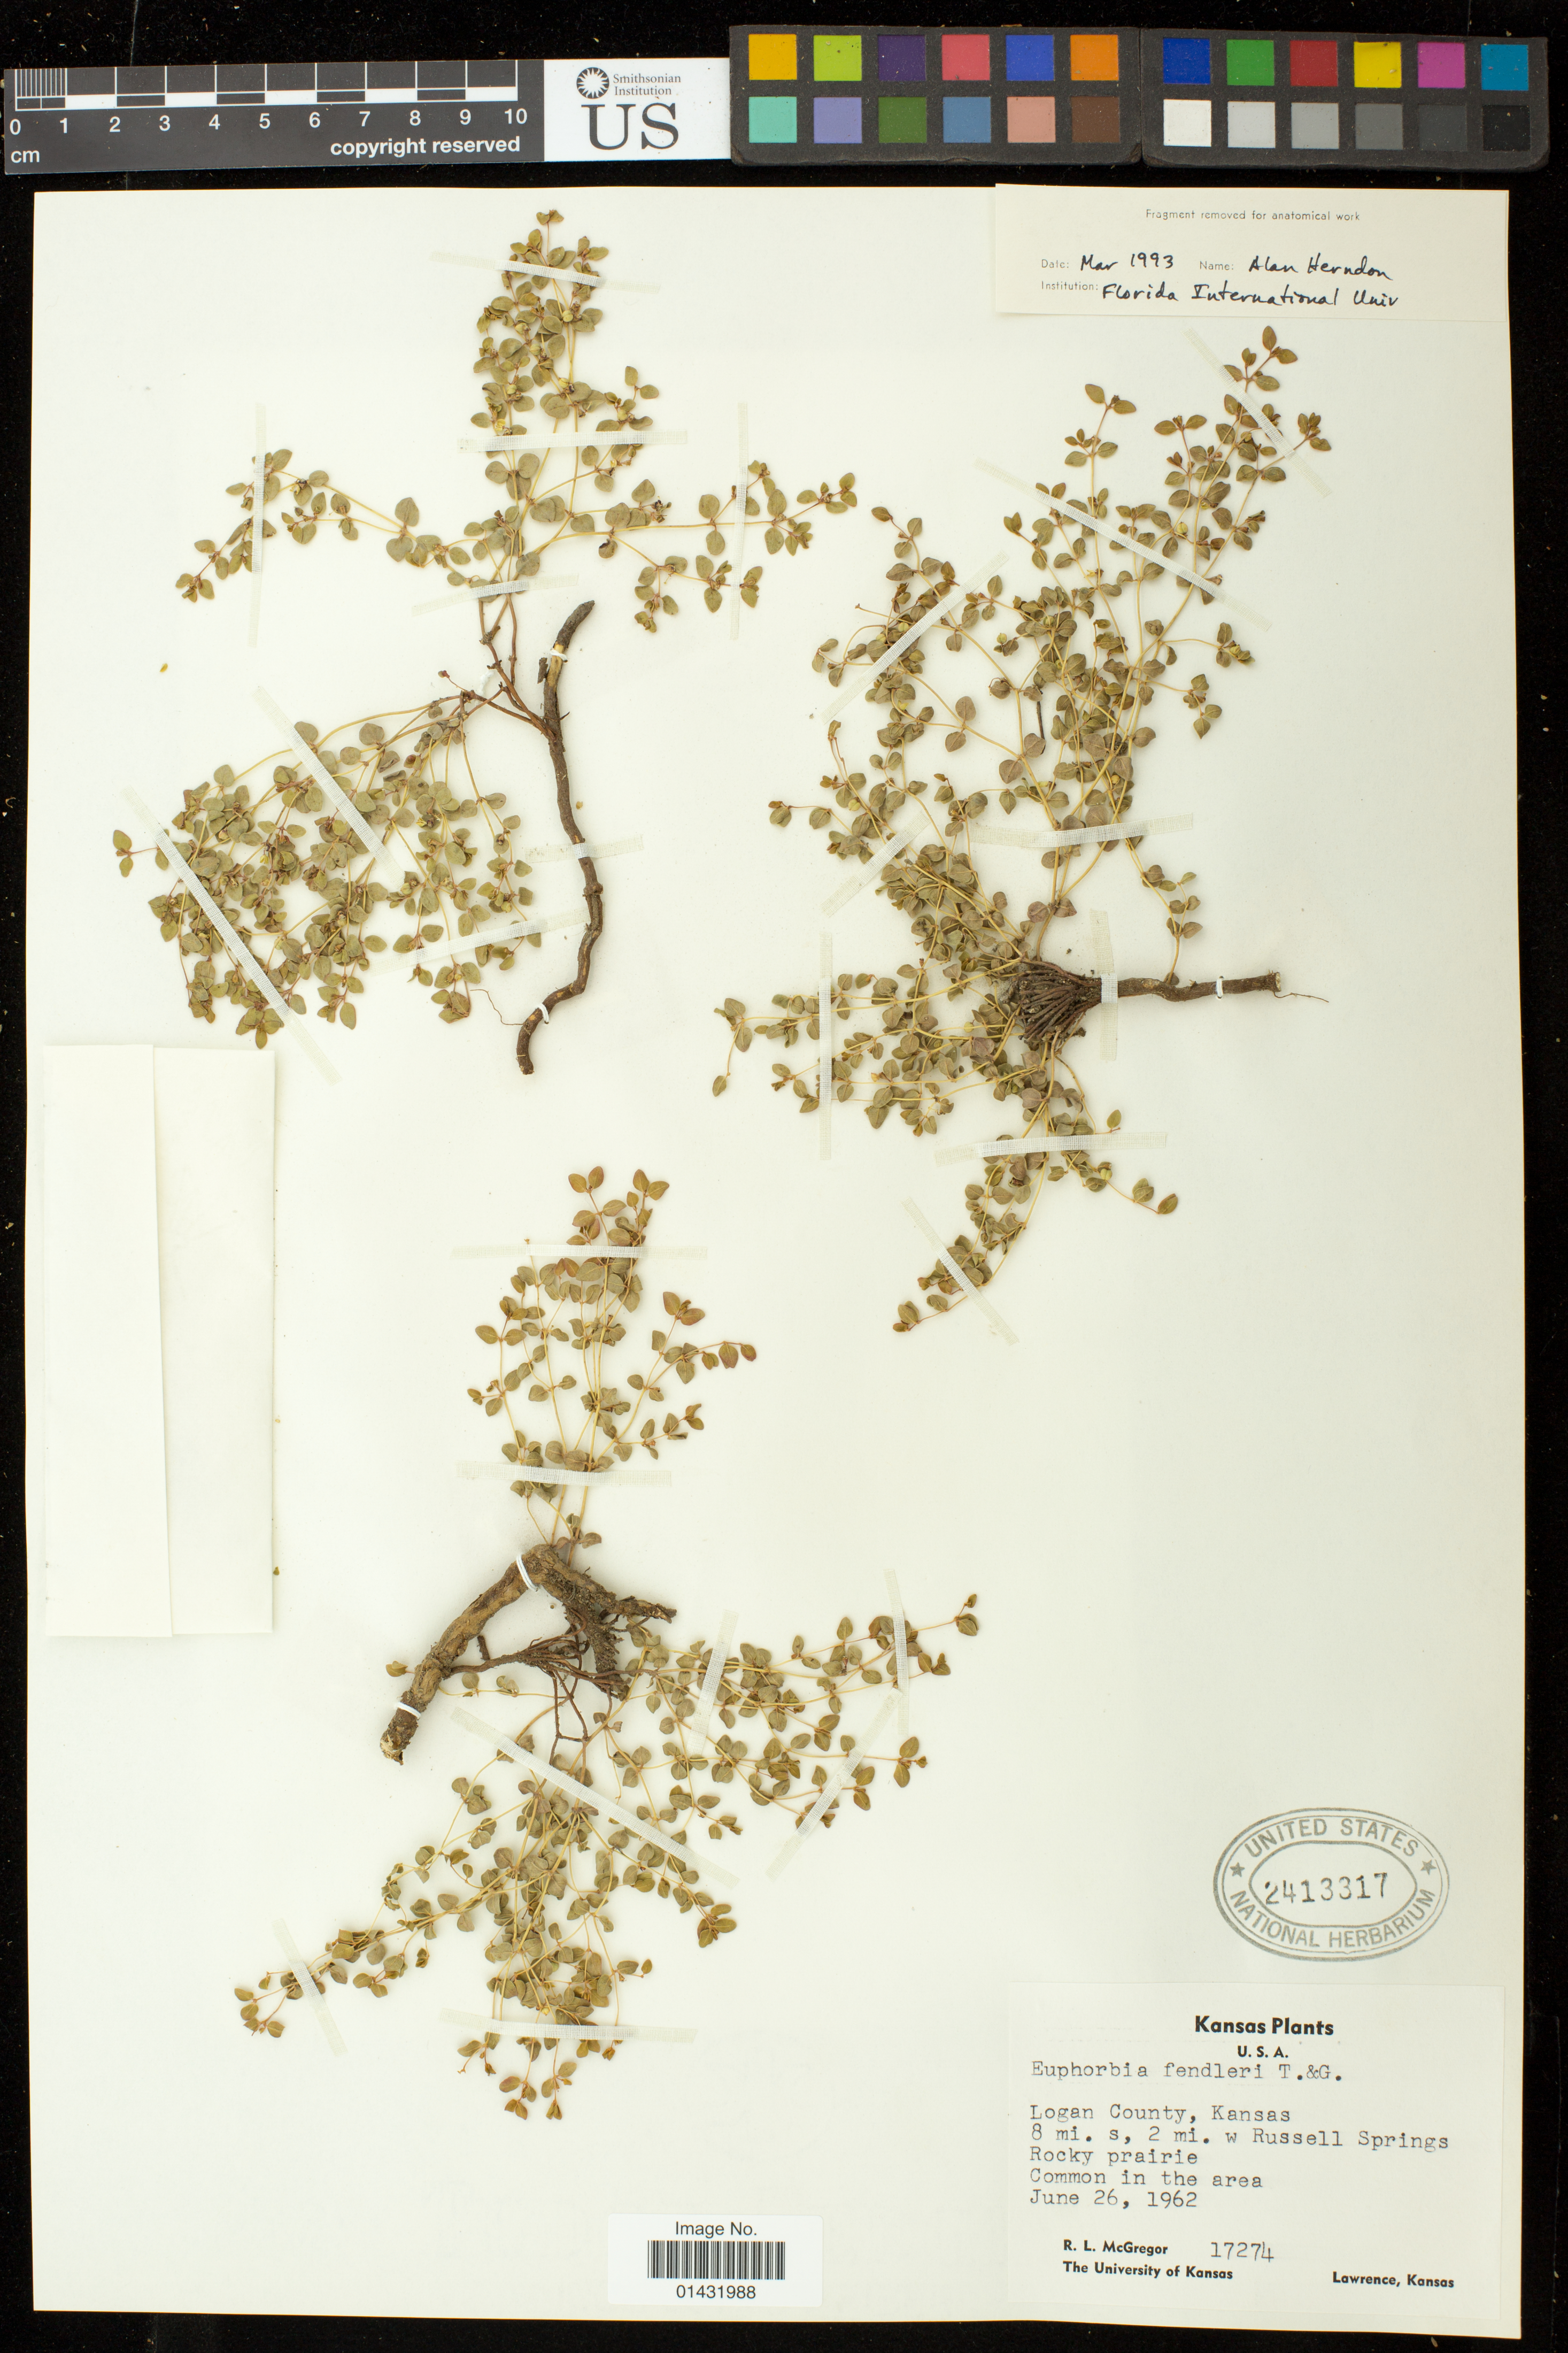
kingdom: Plantae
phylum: Tracheophyta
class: Magnoliopsida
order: Malpighiales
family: Euphorbiaceae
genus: Euphorbia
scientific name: Euphorbia fendleri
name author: Torr. & A. Gray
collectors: R. McGregor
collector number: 17274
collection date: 1962-06-26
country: United States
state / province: Kansas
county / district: Logan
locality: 8 mi. s, 2 mi. w Russell Springs; Rocky prairie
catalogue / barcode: US 2413317